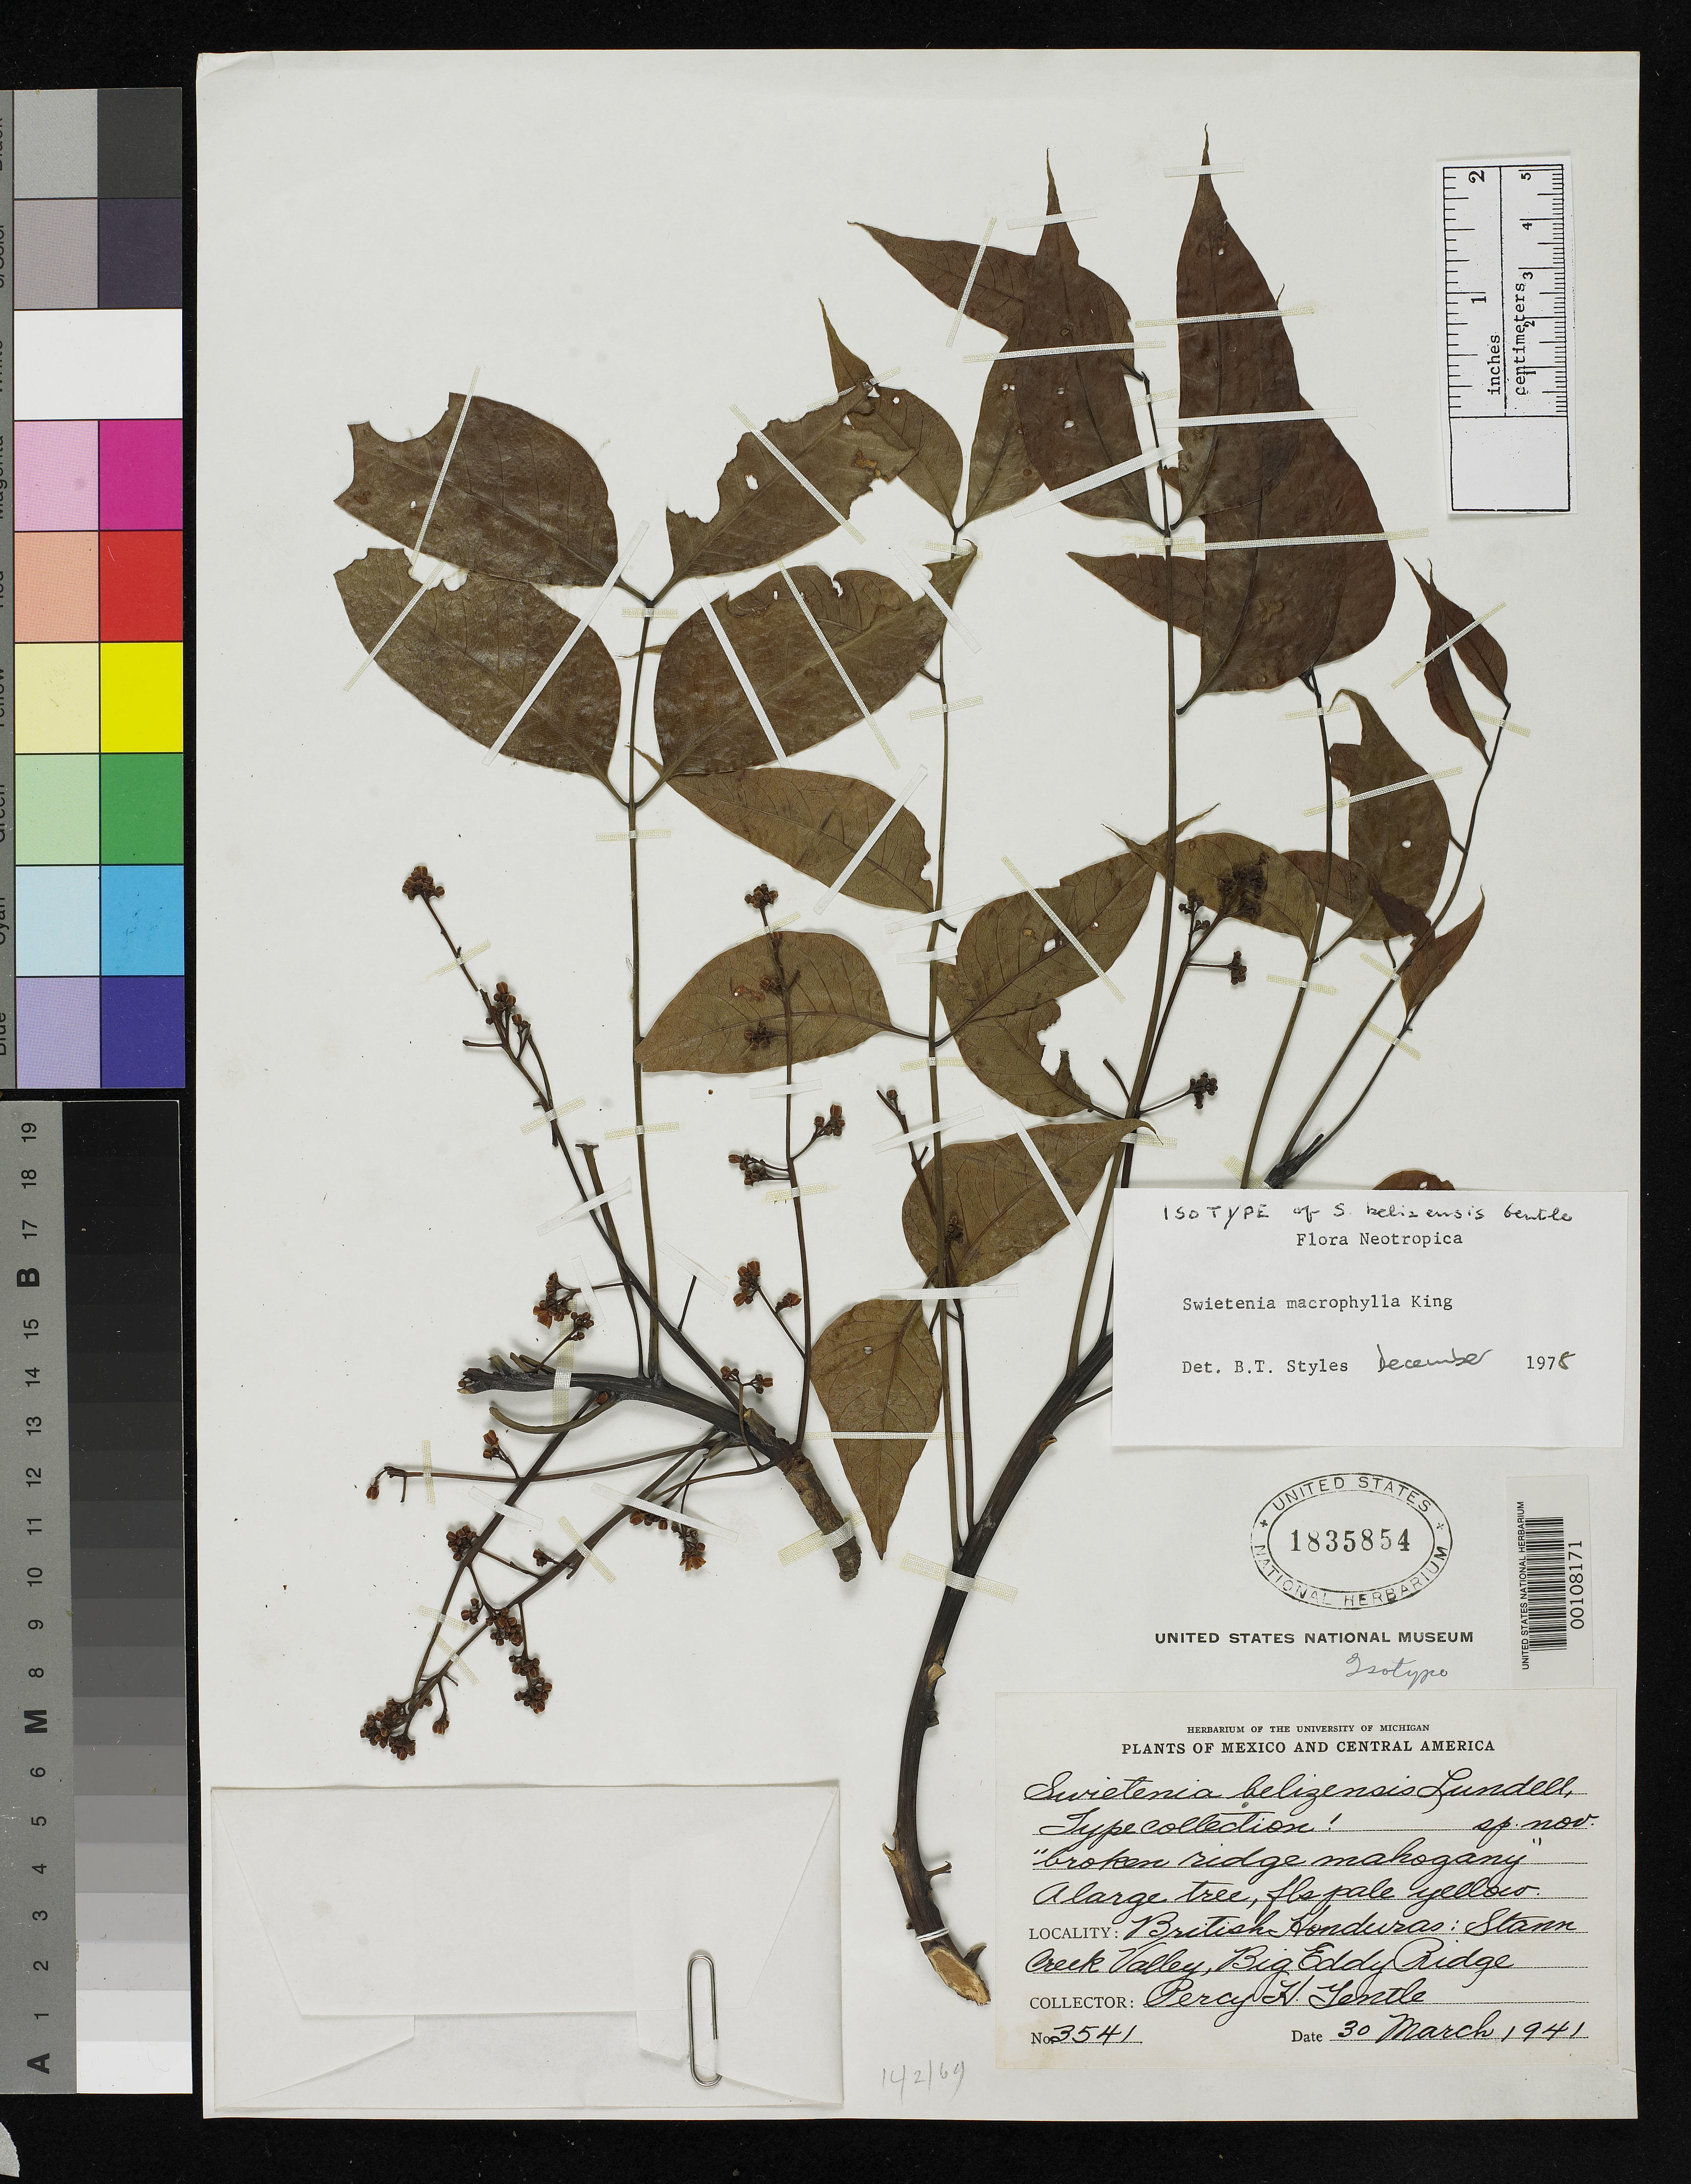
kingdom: Plantae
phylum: Tracheophyta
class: Magnoliopsida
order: Sapindales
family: Meliaceae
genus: Swietenia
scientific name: Swietenia belizensis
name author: Lundell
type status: Isotype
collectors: P. H. Gentle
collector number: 3541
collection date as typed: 30 Mar 1941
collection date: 1941-03-30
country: Belize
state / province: Stann Creek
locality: Stann Creek Valley, Big Eddy Ridge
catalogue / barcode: US 1835854